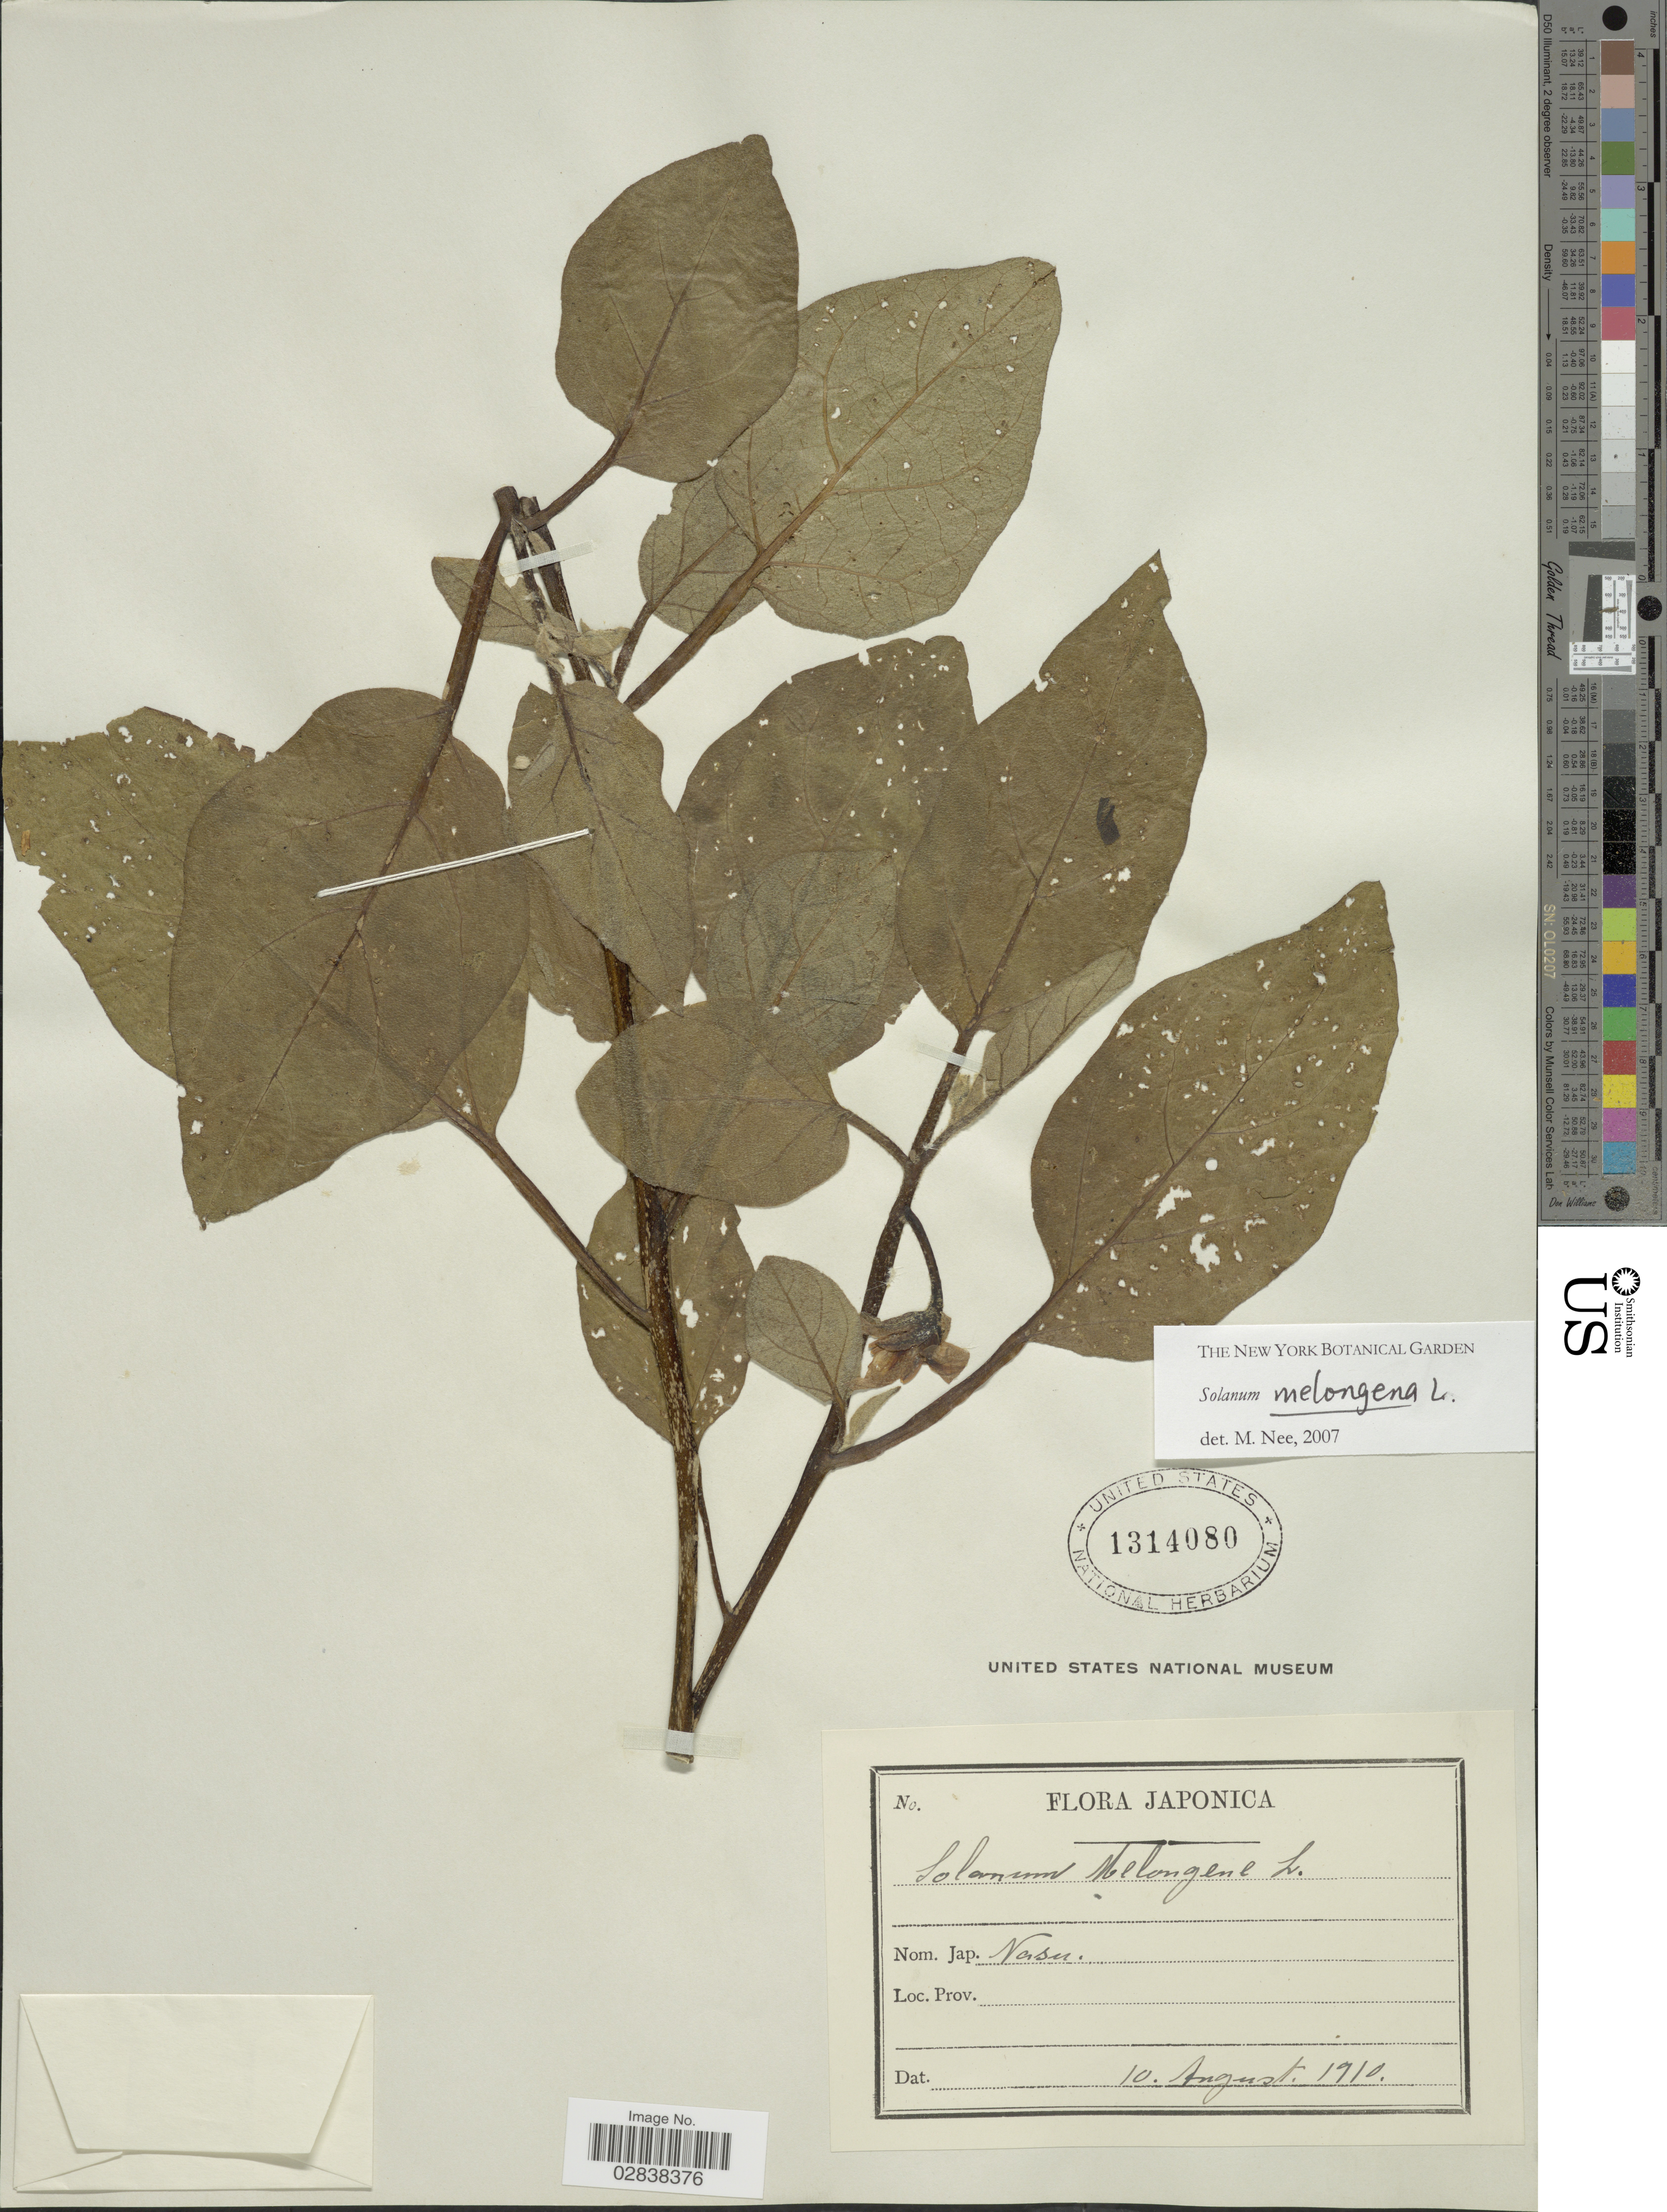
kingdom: Plantae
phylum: Tracheophyta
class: Magnoliopsida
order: Solanales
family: Solanaceae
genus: Solanum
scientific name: Solanum melongena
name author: L.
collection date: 1910-08-10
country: Japan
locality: Japonica.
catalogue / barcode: US 1314080